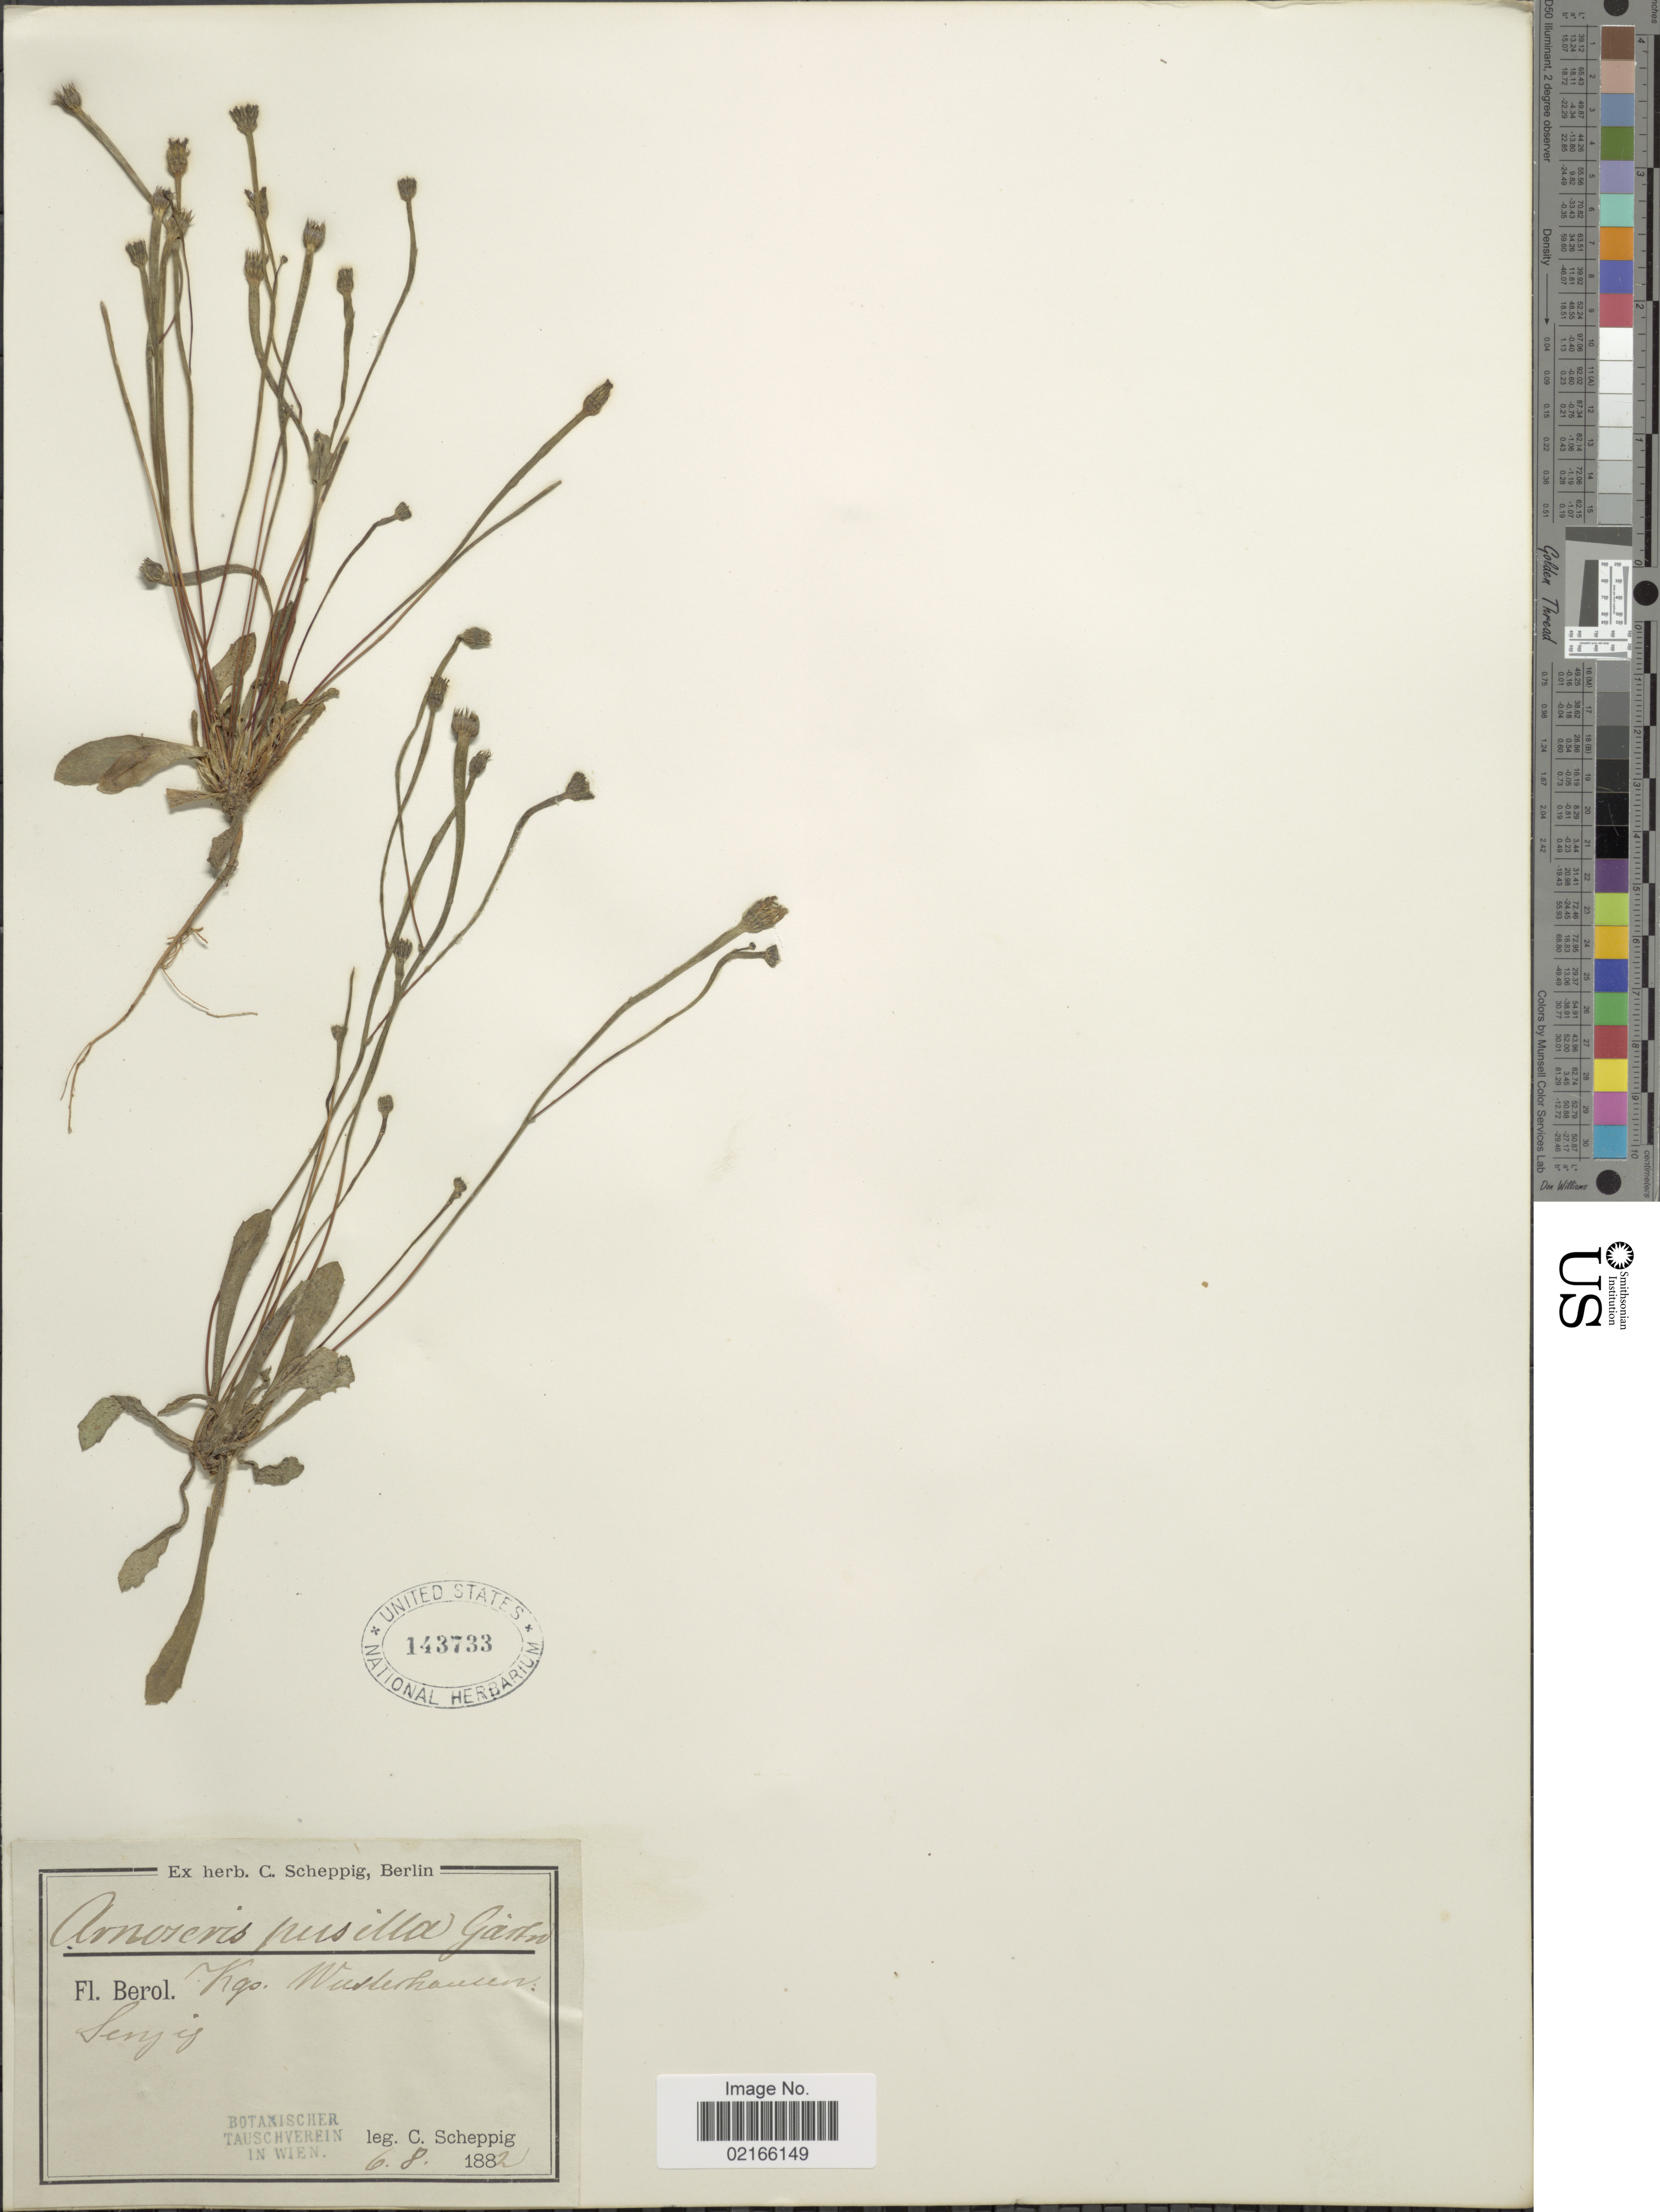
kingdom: Plantae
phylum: Tracheophyta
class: Magnoliopsida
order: Asterales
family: Asteraceae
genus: Arnoseris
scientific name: Arnoseris minima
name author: (L.) Schweigg. & Körte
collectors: C. Scheppig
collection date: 1882-08-06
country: Germany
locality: Berol Kgs, Wusterhausen Senj is [interpreted]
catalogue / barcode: US 143733